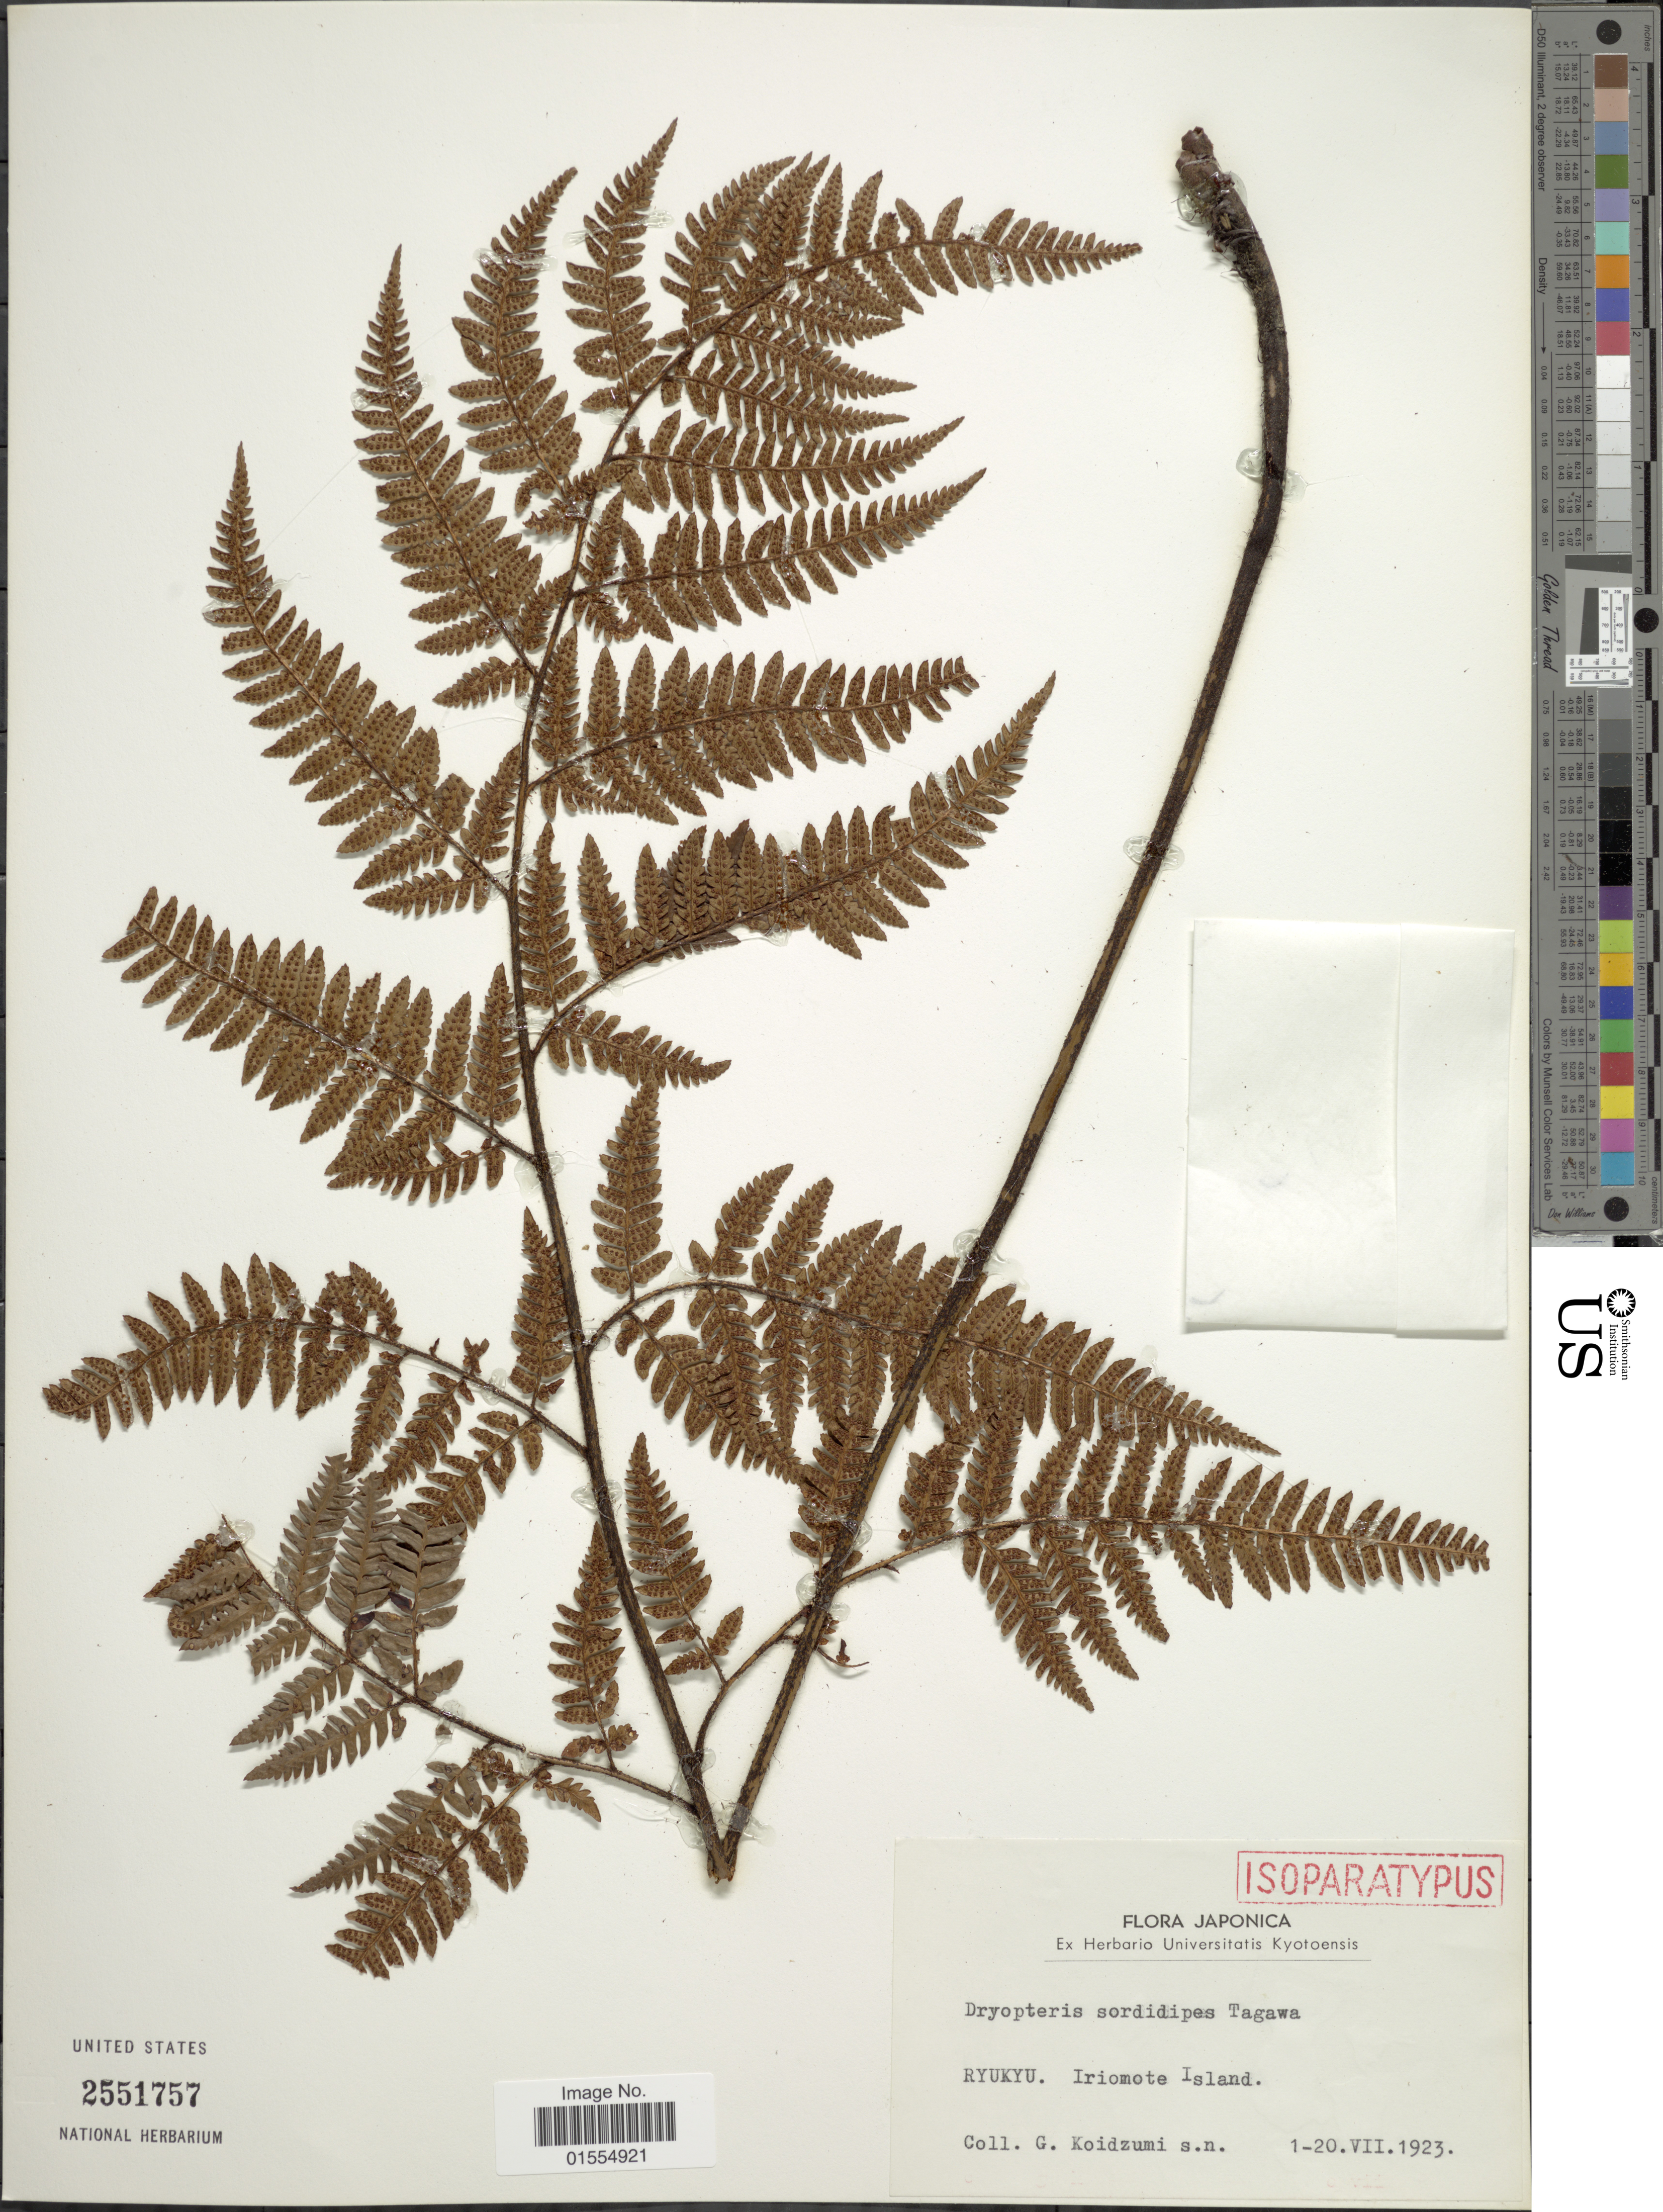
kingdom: Plantae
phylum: Tracheophyta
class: Polypodiopsida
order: Polypodiales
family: Dryopteridaceae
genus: Dryopteris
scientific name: Dryopteris sordidipes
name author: Tagawa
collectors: G. Koidzumi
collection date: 1923-08-01/1923-08-20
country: Japan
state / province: Okinawa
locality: Japonica, Ryukyu, Iriomote Island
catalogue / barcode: US 2551757